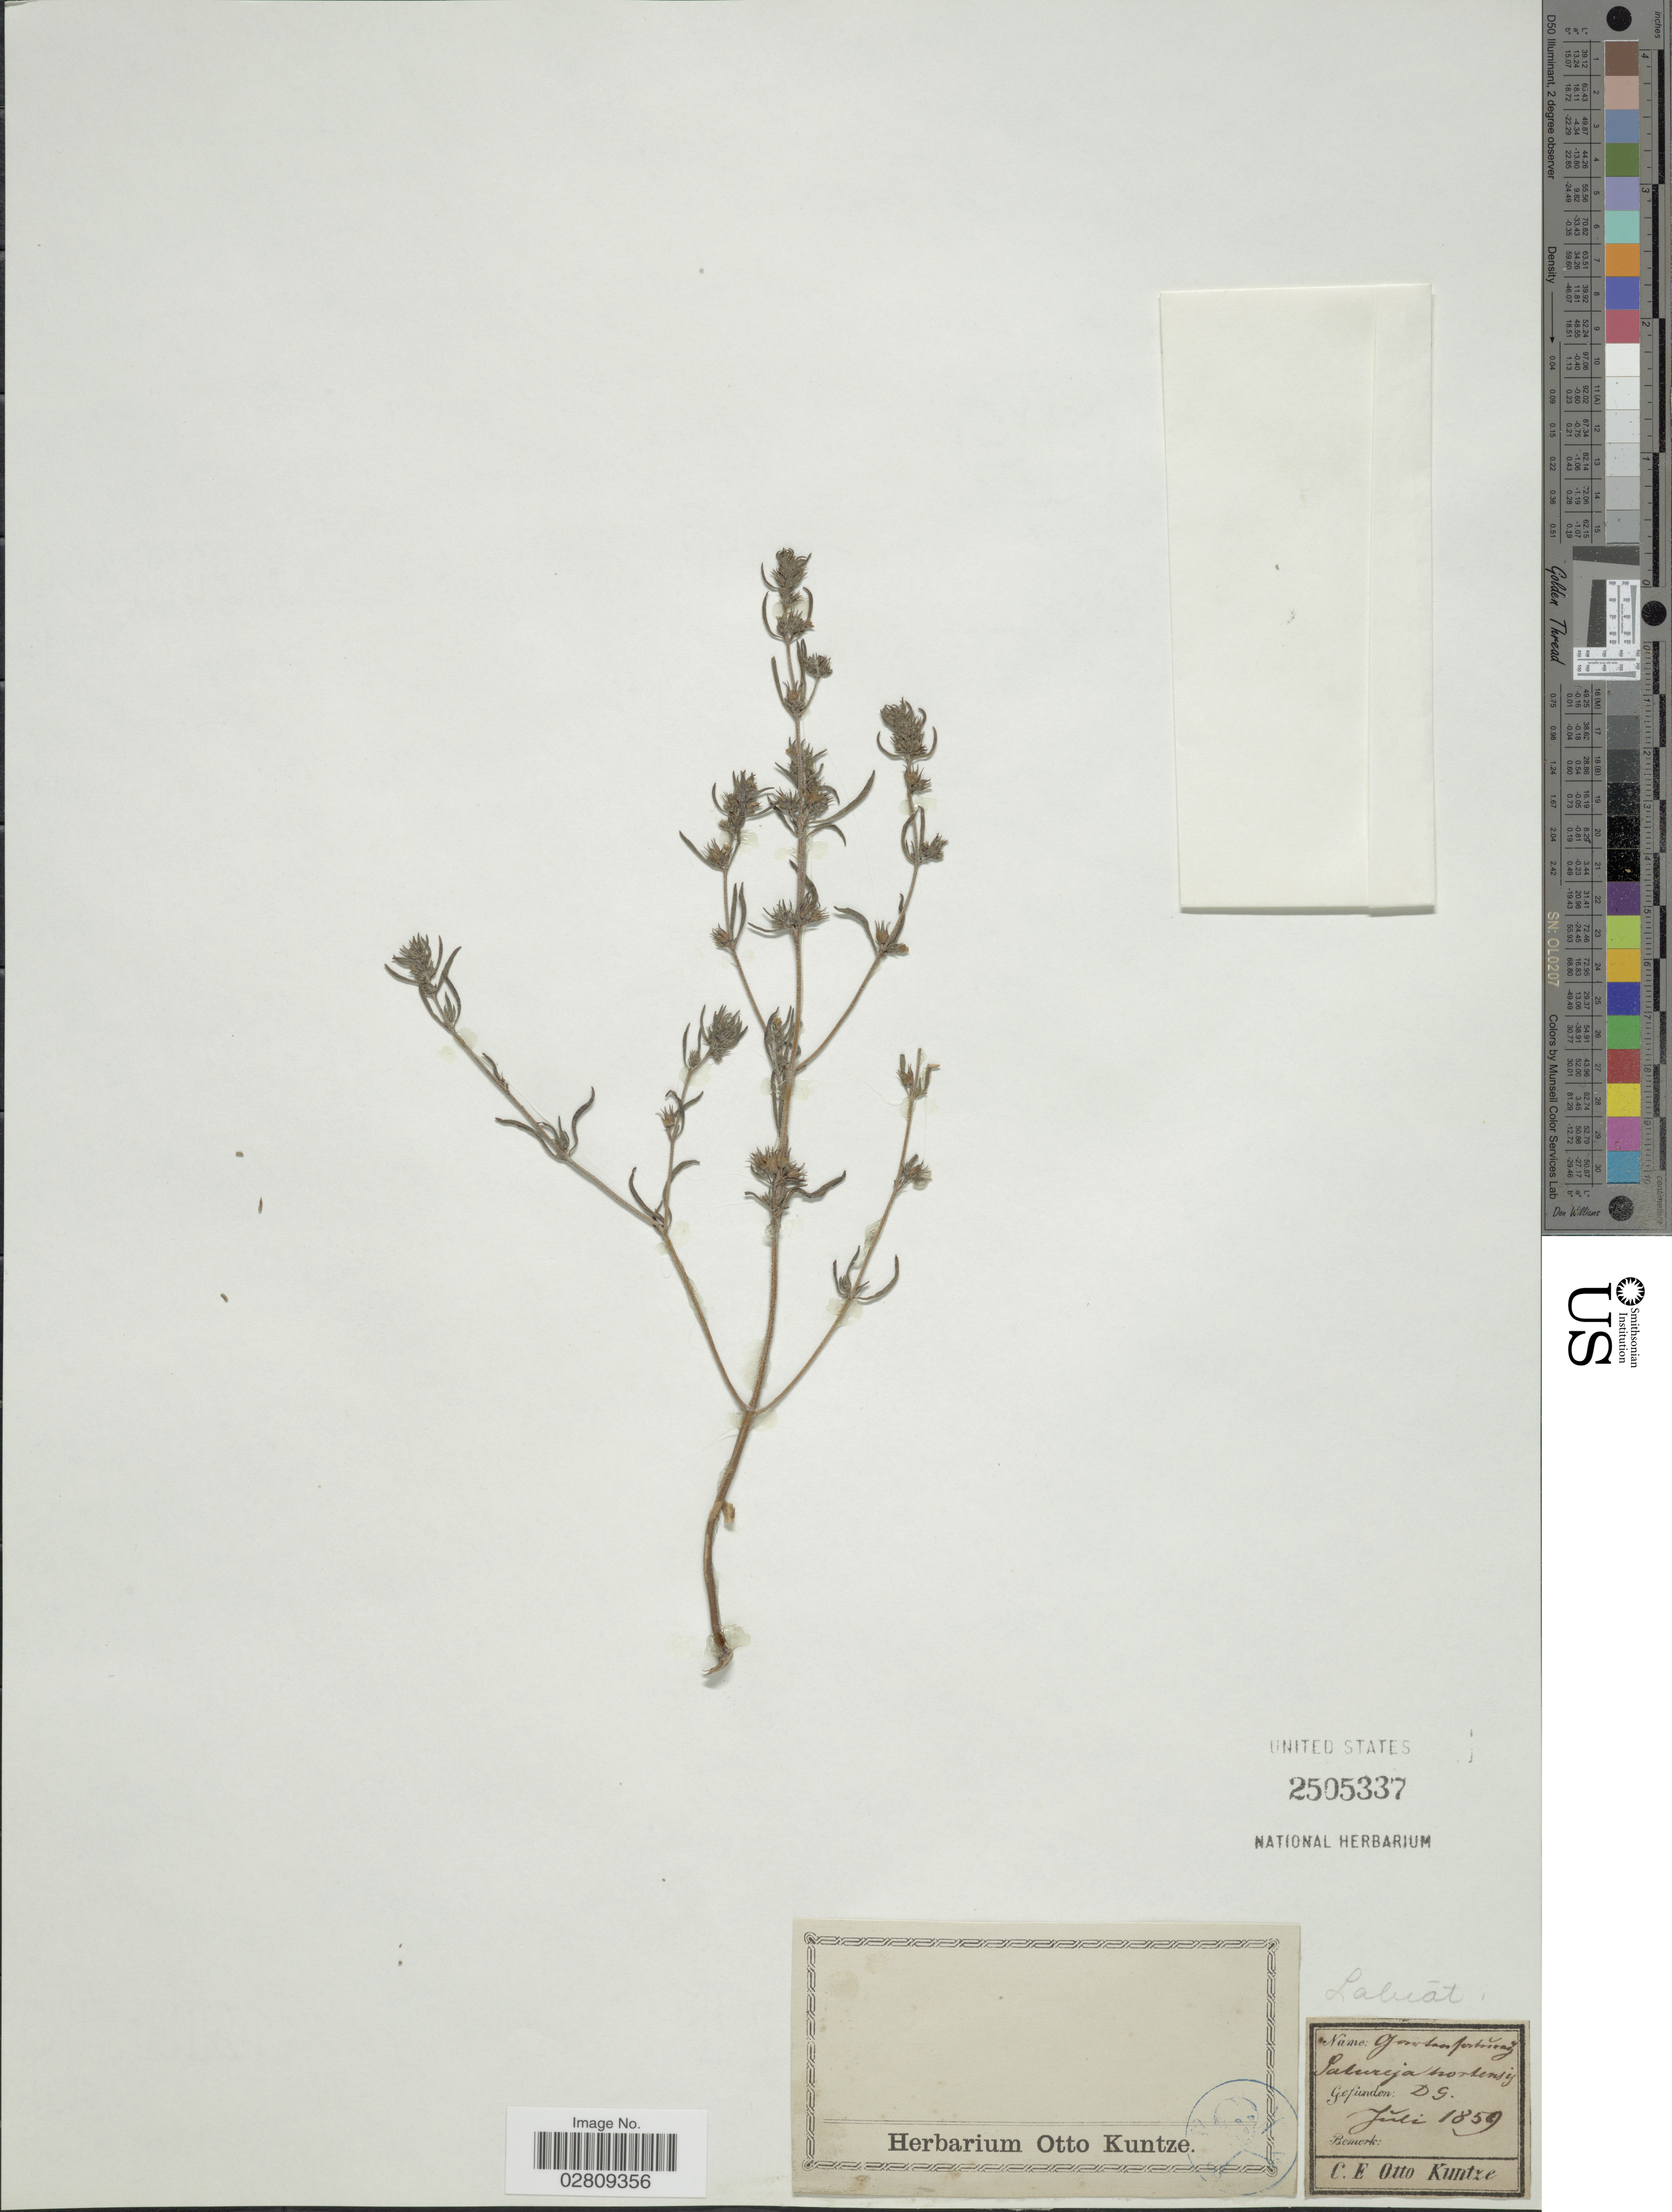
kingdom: Plantae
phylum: Tracheophyta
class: Magnoliopsida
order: Lamiales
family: Lamiaceae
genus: Satureja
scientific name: Satureja hortensis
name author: L.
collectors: C.E.O. Kuntze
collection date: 1859-07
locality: DG.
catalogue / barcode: US 2505337